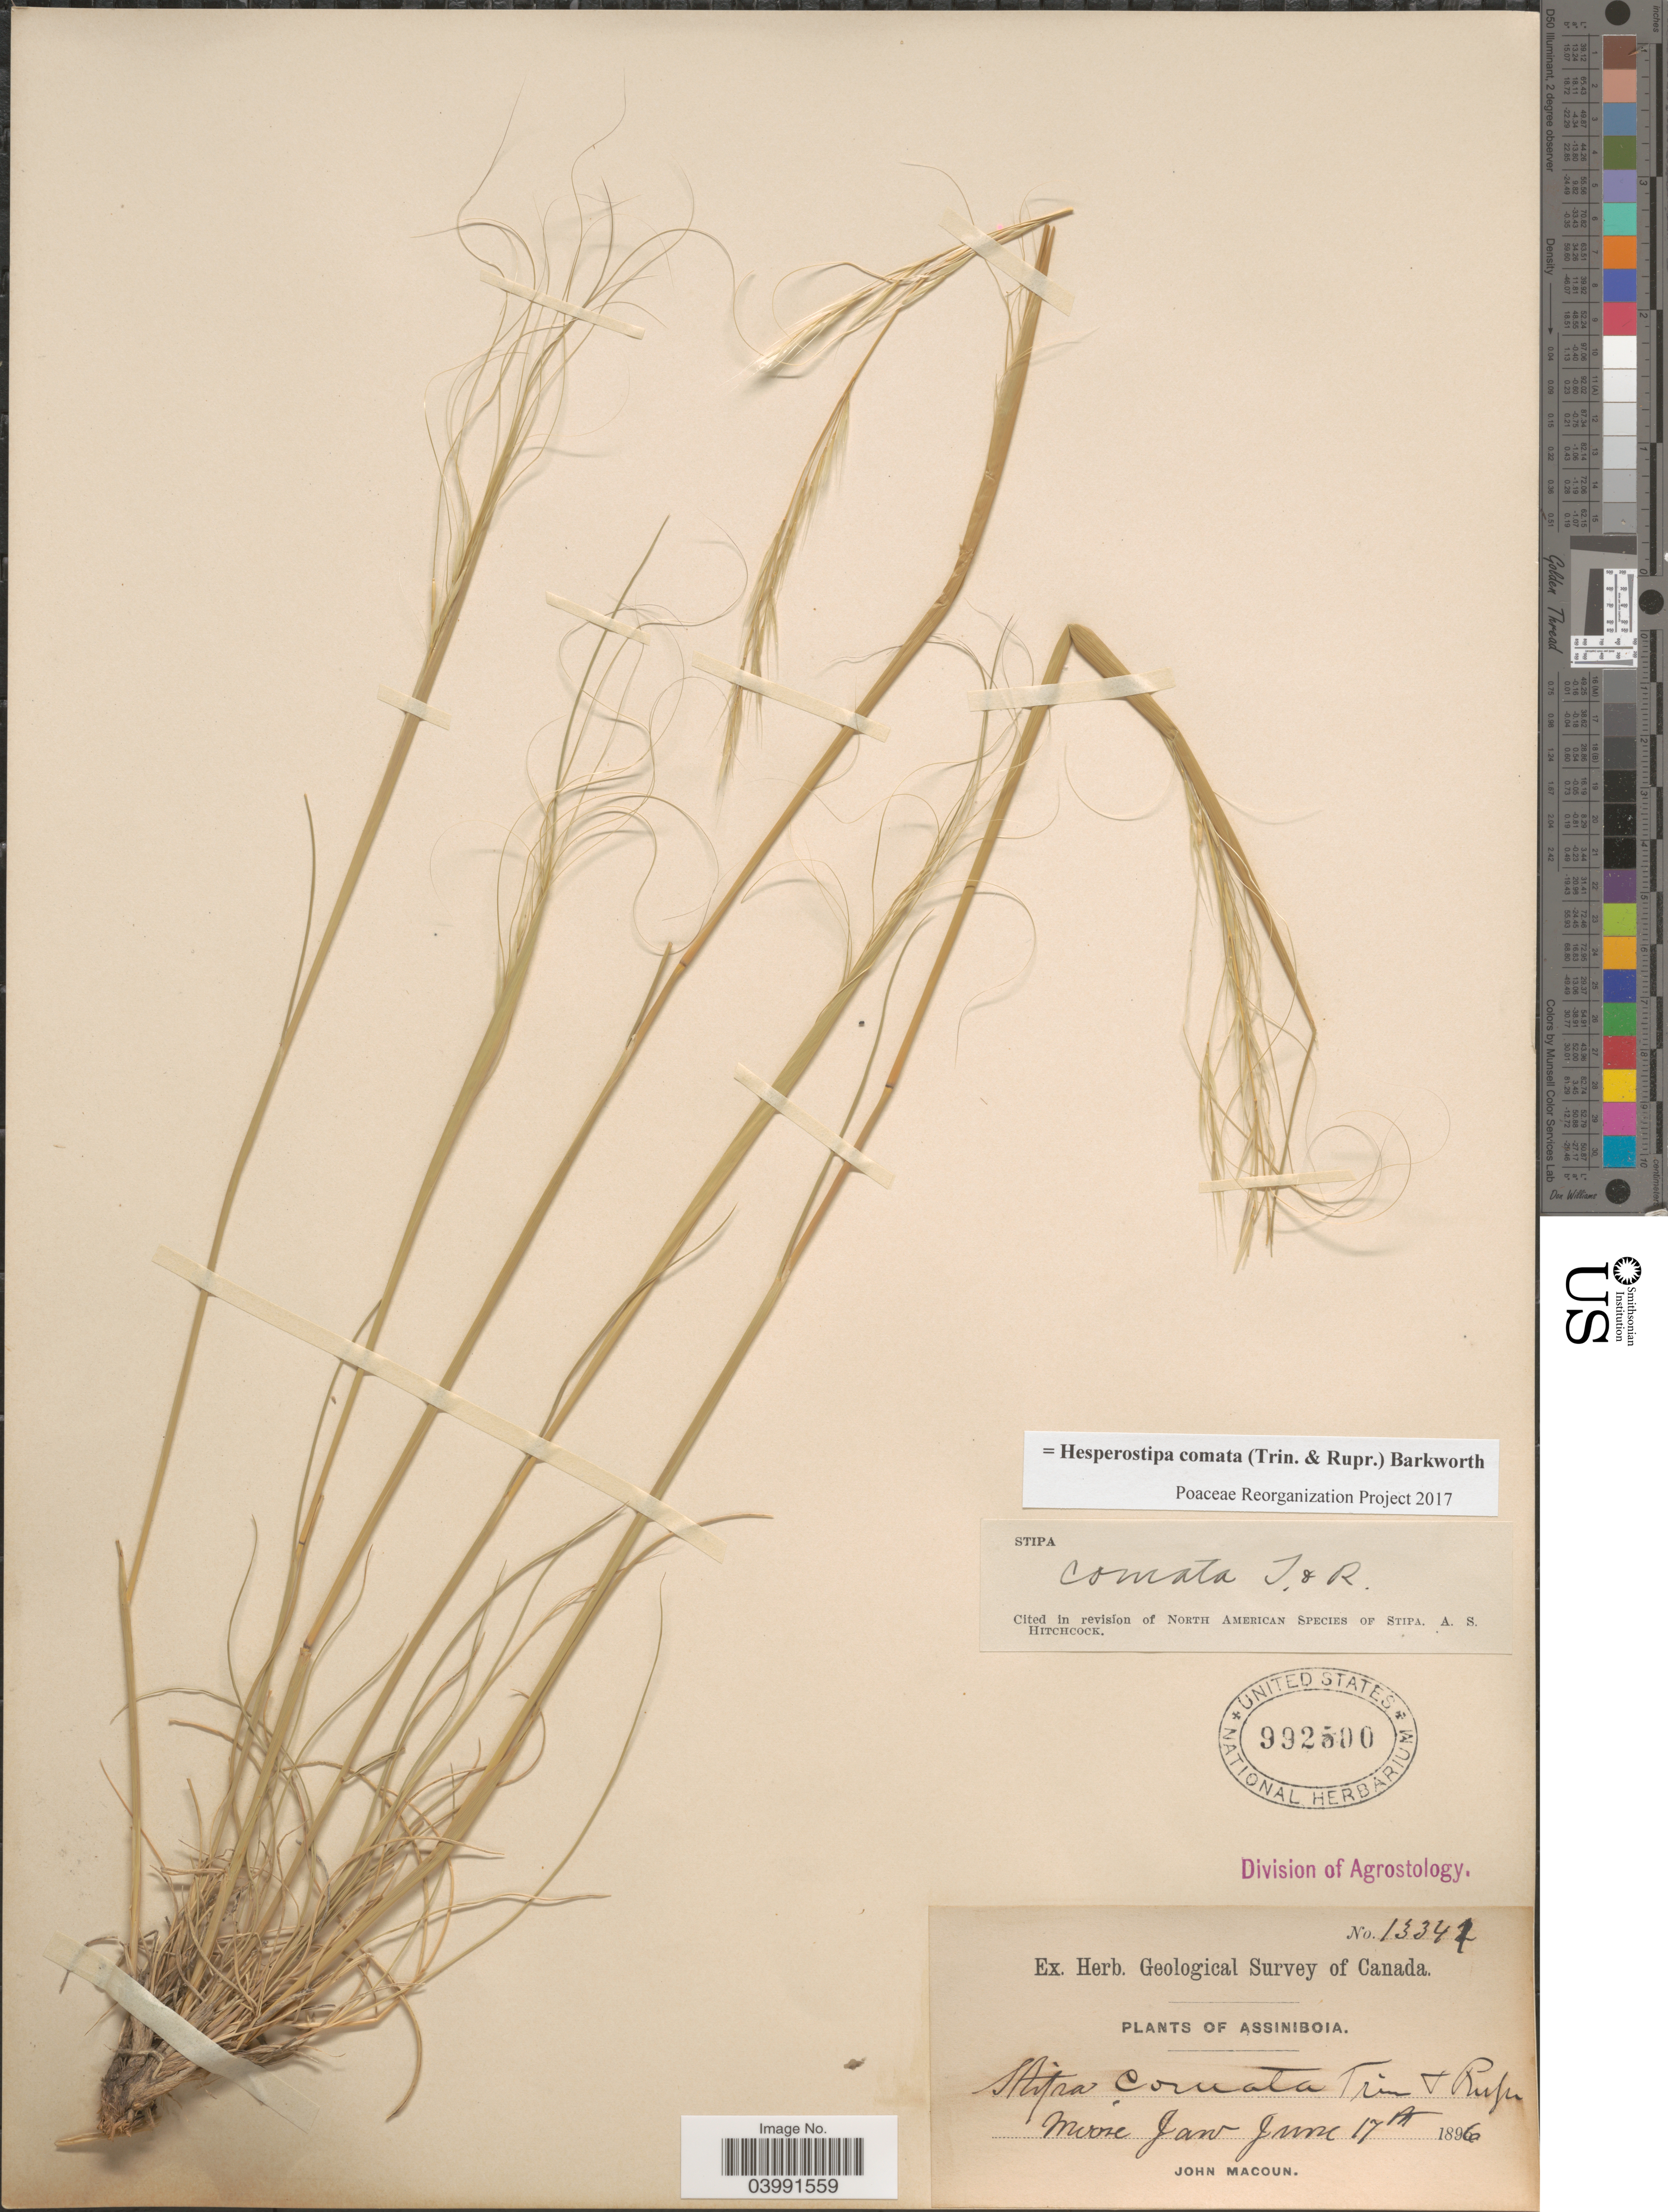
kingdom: Plantae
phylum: Tracheophyta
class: Liliopsida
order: Poales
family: Poaceae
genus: Hesperostipa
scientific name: Hesperostipa comata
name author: (Trin. & Rupr.) Barkworth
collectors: J. Macoun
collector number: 13341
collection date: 1896-06-17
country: Canada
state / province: Saskatchewan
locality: Assiniboia. Moose Jaw.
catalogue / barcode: US 992500